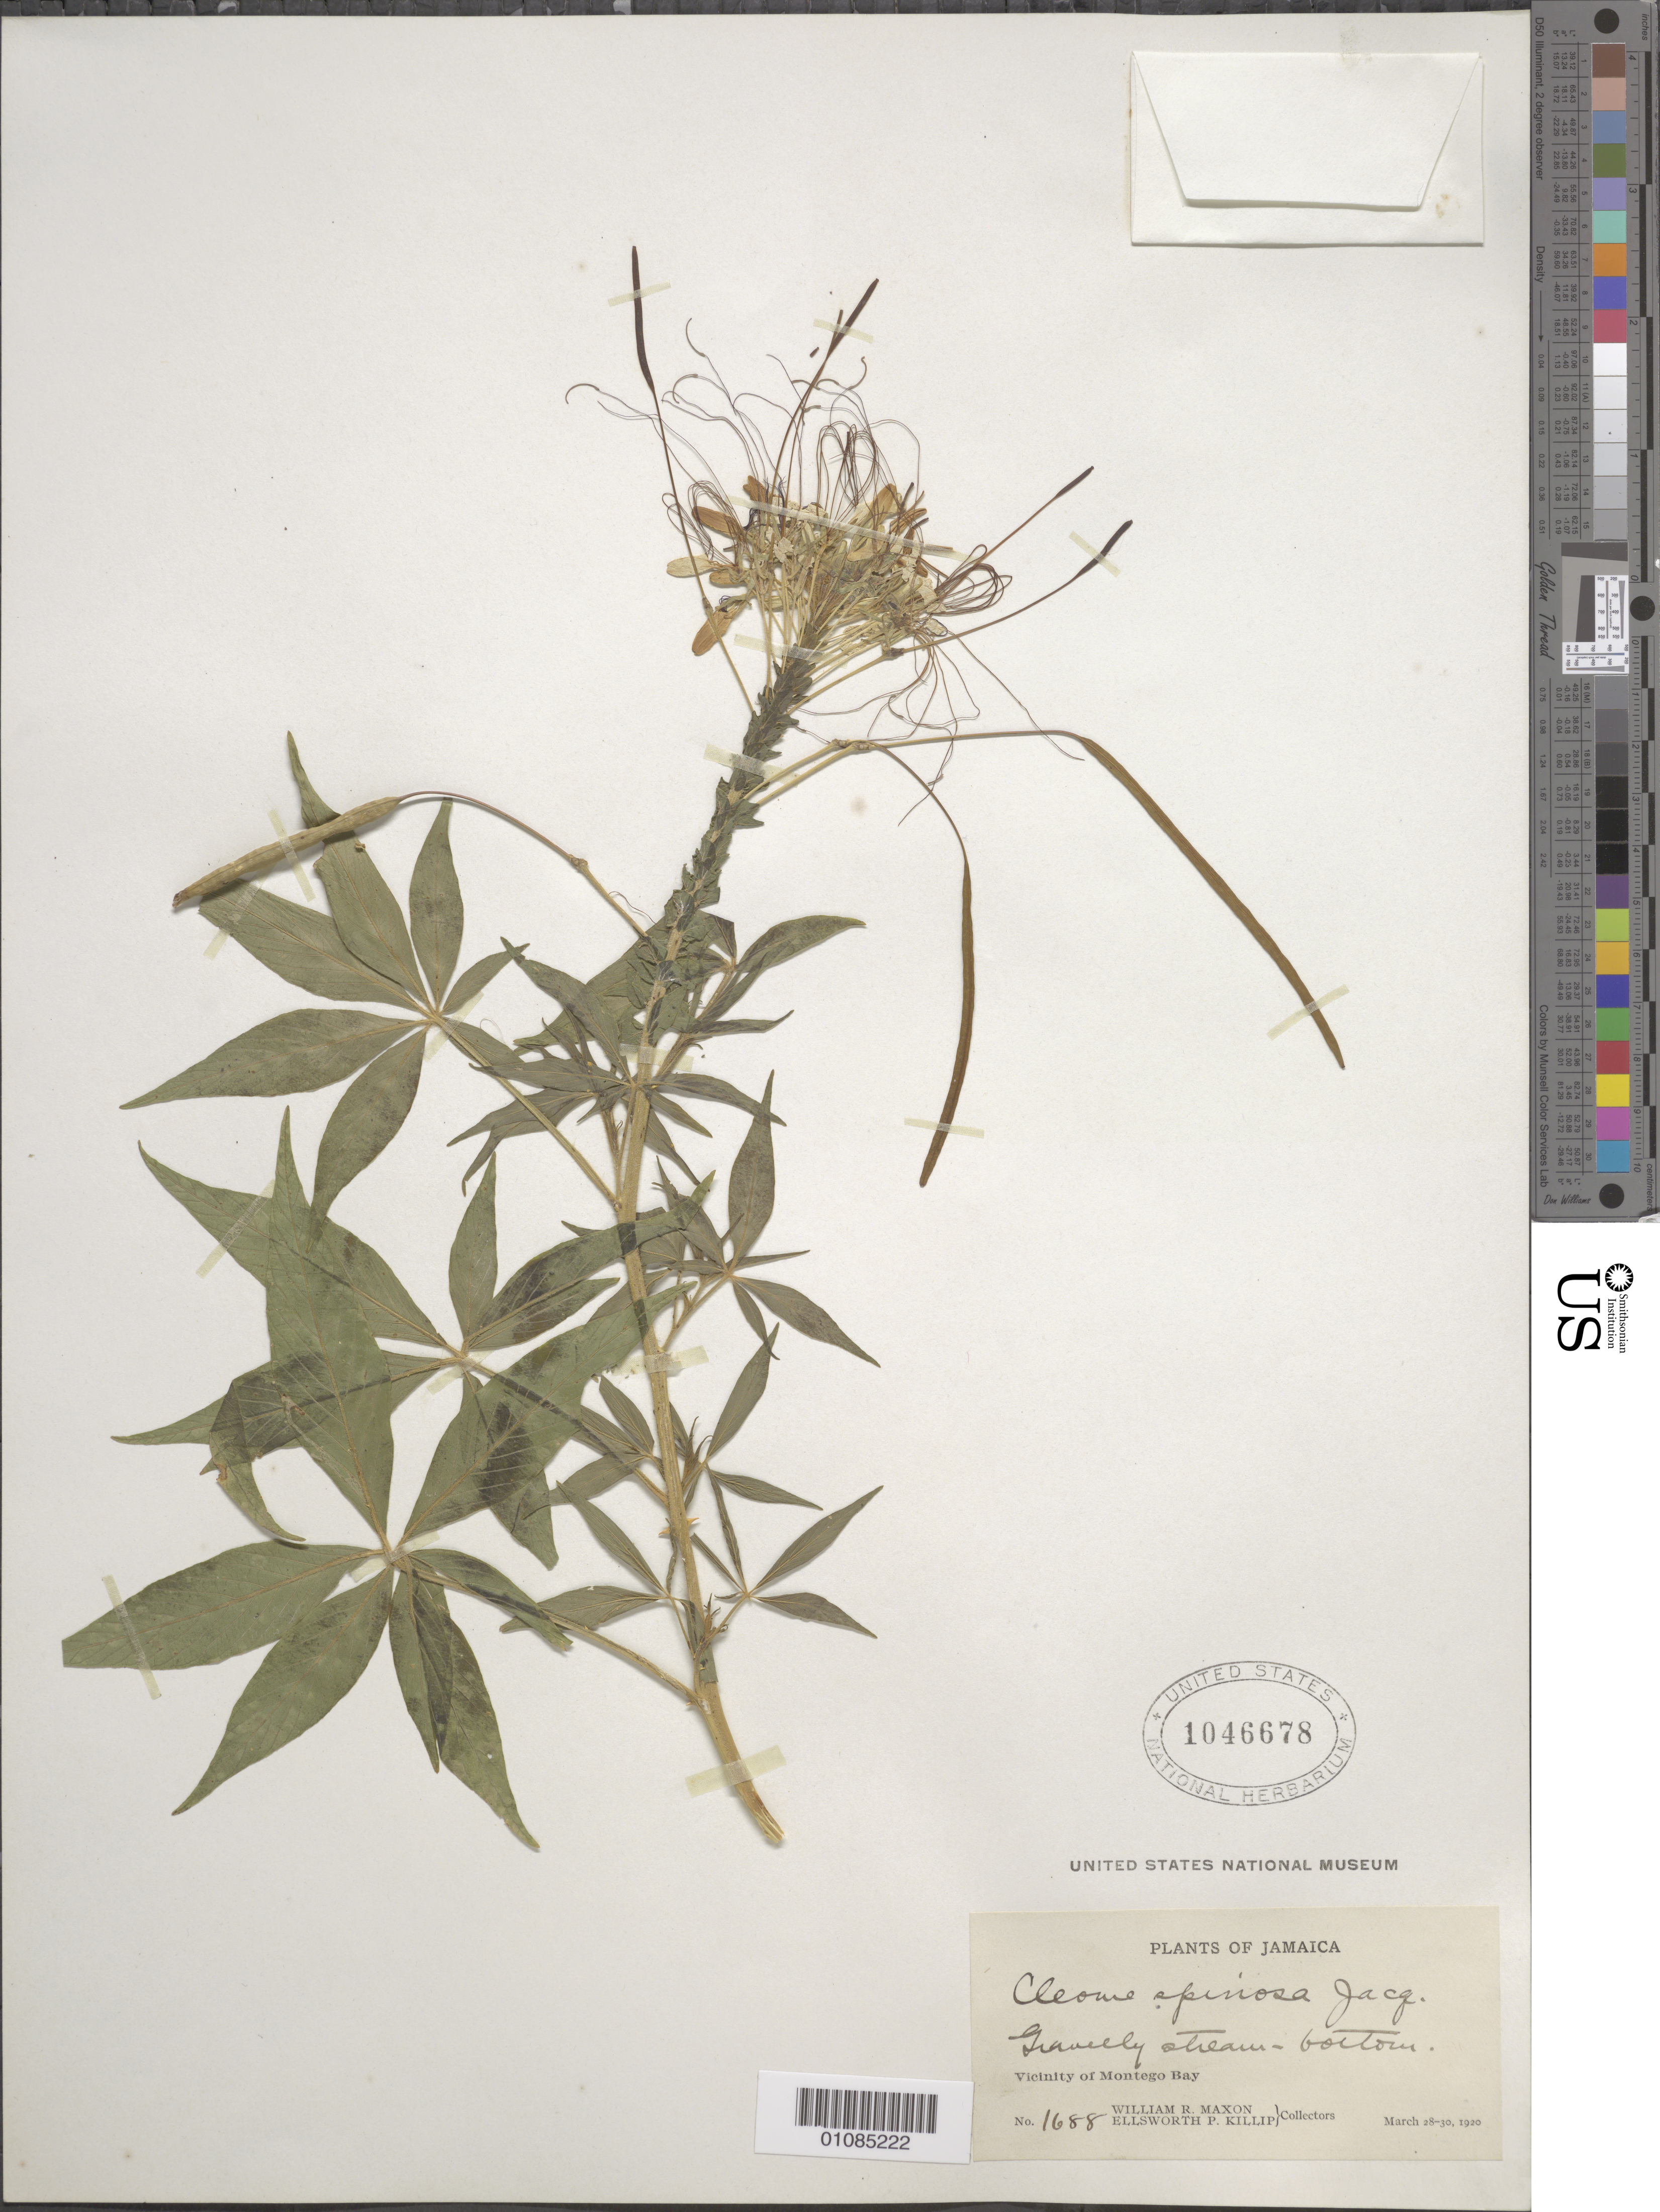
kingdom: Plantae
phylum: Tracheophyta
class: Magnoliopsida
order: Brassicales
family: Cleomaceae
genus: Tarenaya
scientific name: Tarenaya spinosa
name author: (Jacq.) Raf.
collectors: W. R. Maxon & E. P. Killip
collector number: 1688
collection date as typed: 28 Mar 1920 to 30 Mar 1920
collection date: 1920-03-28/1920-03-30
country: Jamaica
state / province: Saint James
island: Jamaica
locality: Vicinity of Montego Bay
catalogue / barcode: US 1046678